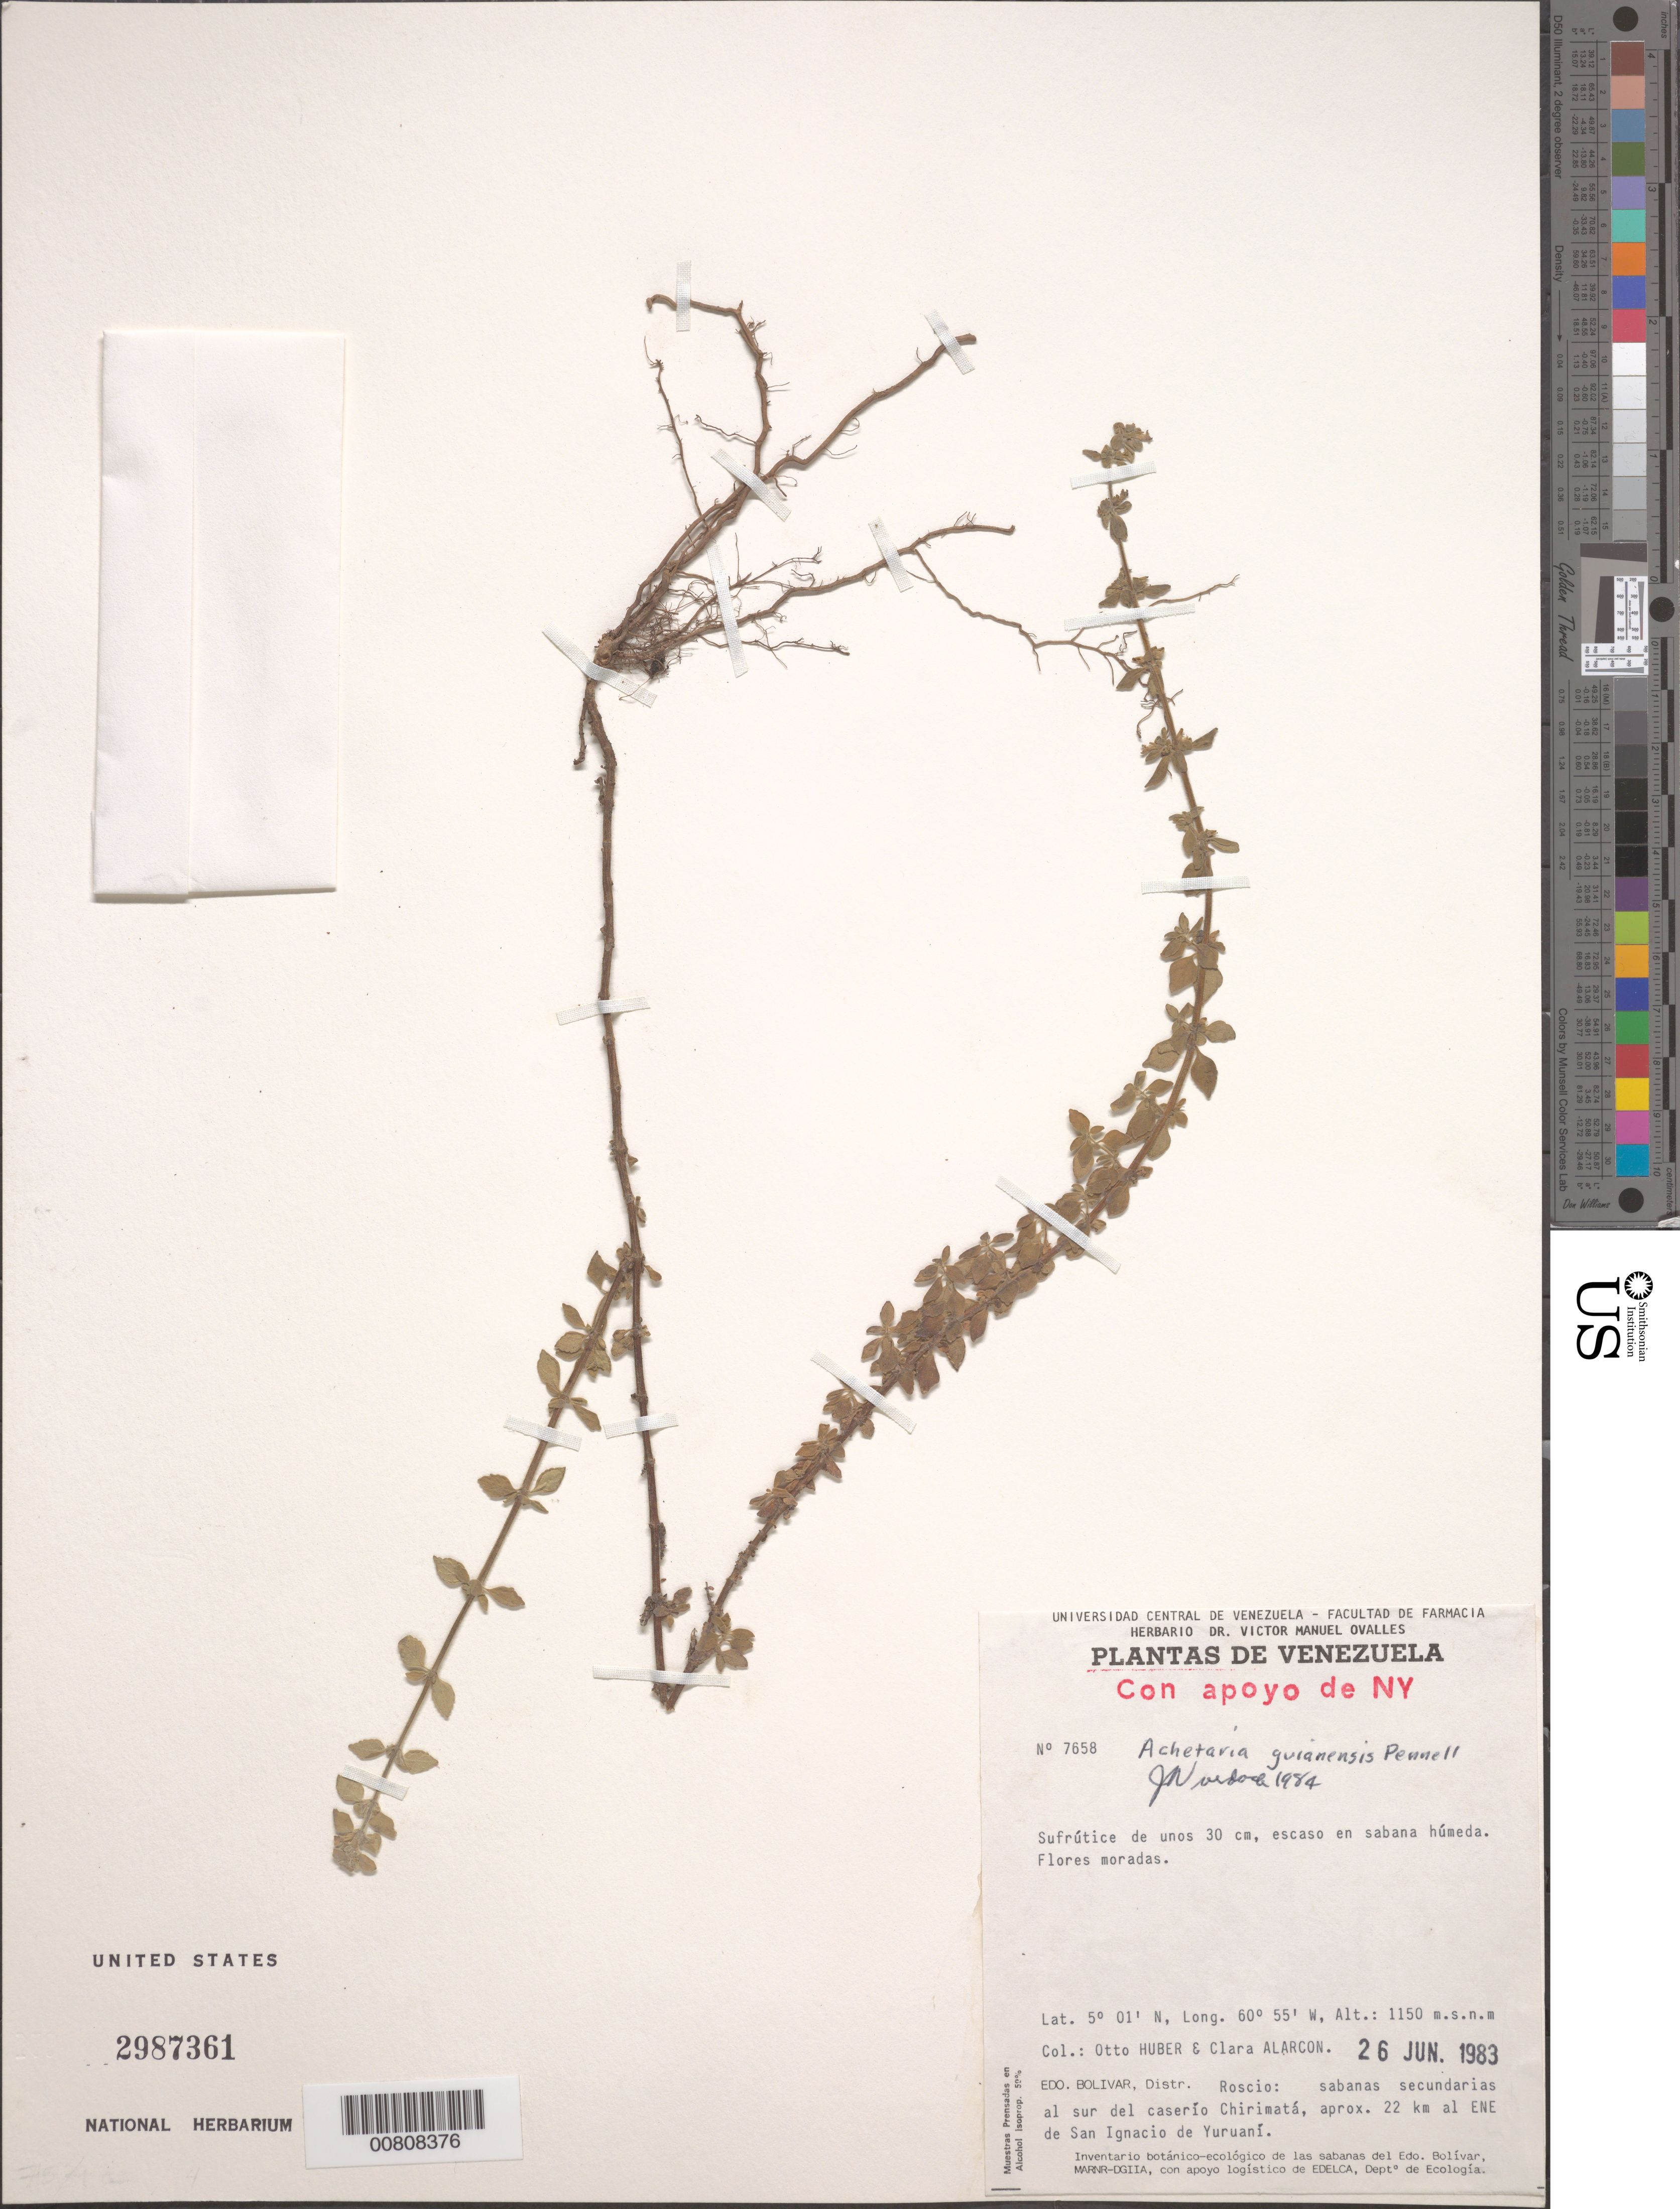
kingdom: Plantae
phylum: Tracheophyta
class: Magnoliopsida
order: Lamiales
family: Plantaginaceae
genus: Matourea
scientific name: Matourea scutellarioides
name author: (Benth.) Colletta & V.C. Souza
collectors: O. Huber & C. Alarcon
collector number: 7658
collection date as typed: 26-Jun-83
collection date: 1983-06-26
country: Venezuela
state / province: Bolívar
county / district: Roscio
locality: Chimatá, approx. 22 km al ENE de San Ignacio de Yuruaní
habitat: Sabana humeda. Sabanas secundarias.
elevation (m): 1150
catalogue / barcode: US 2987361